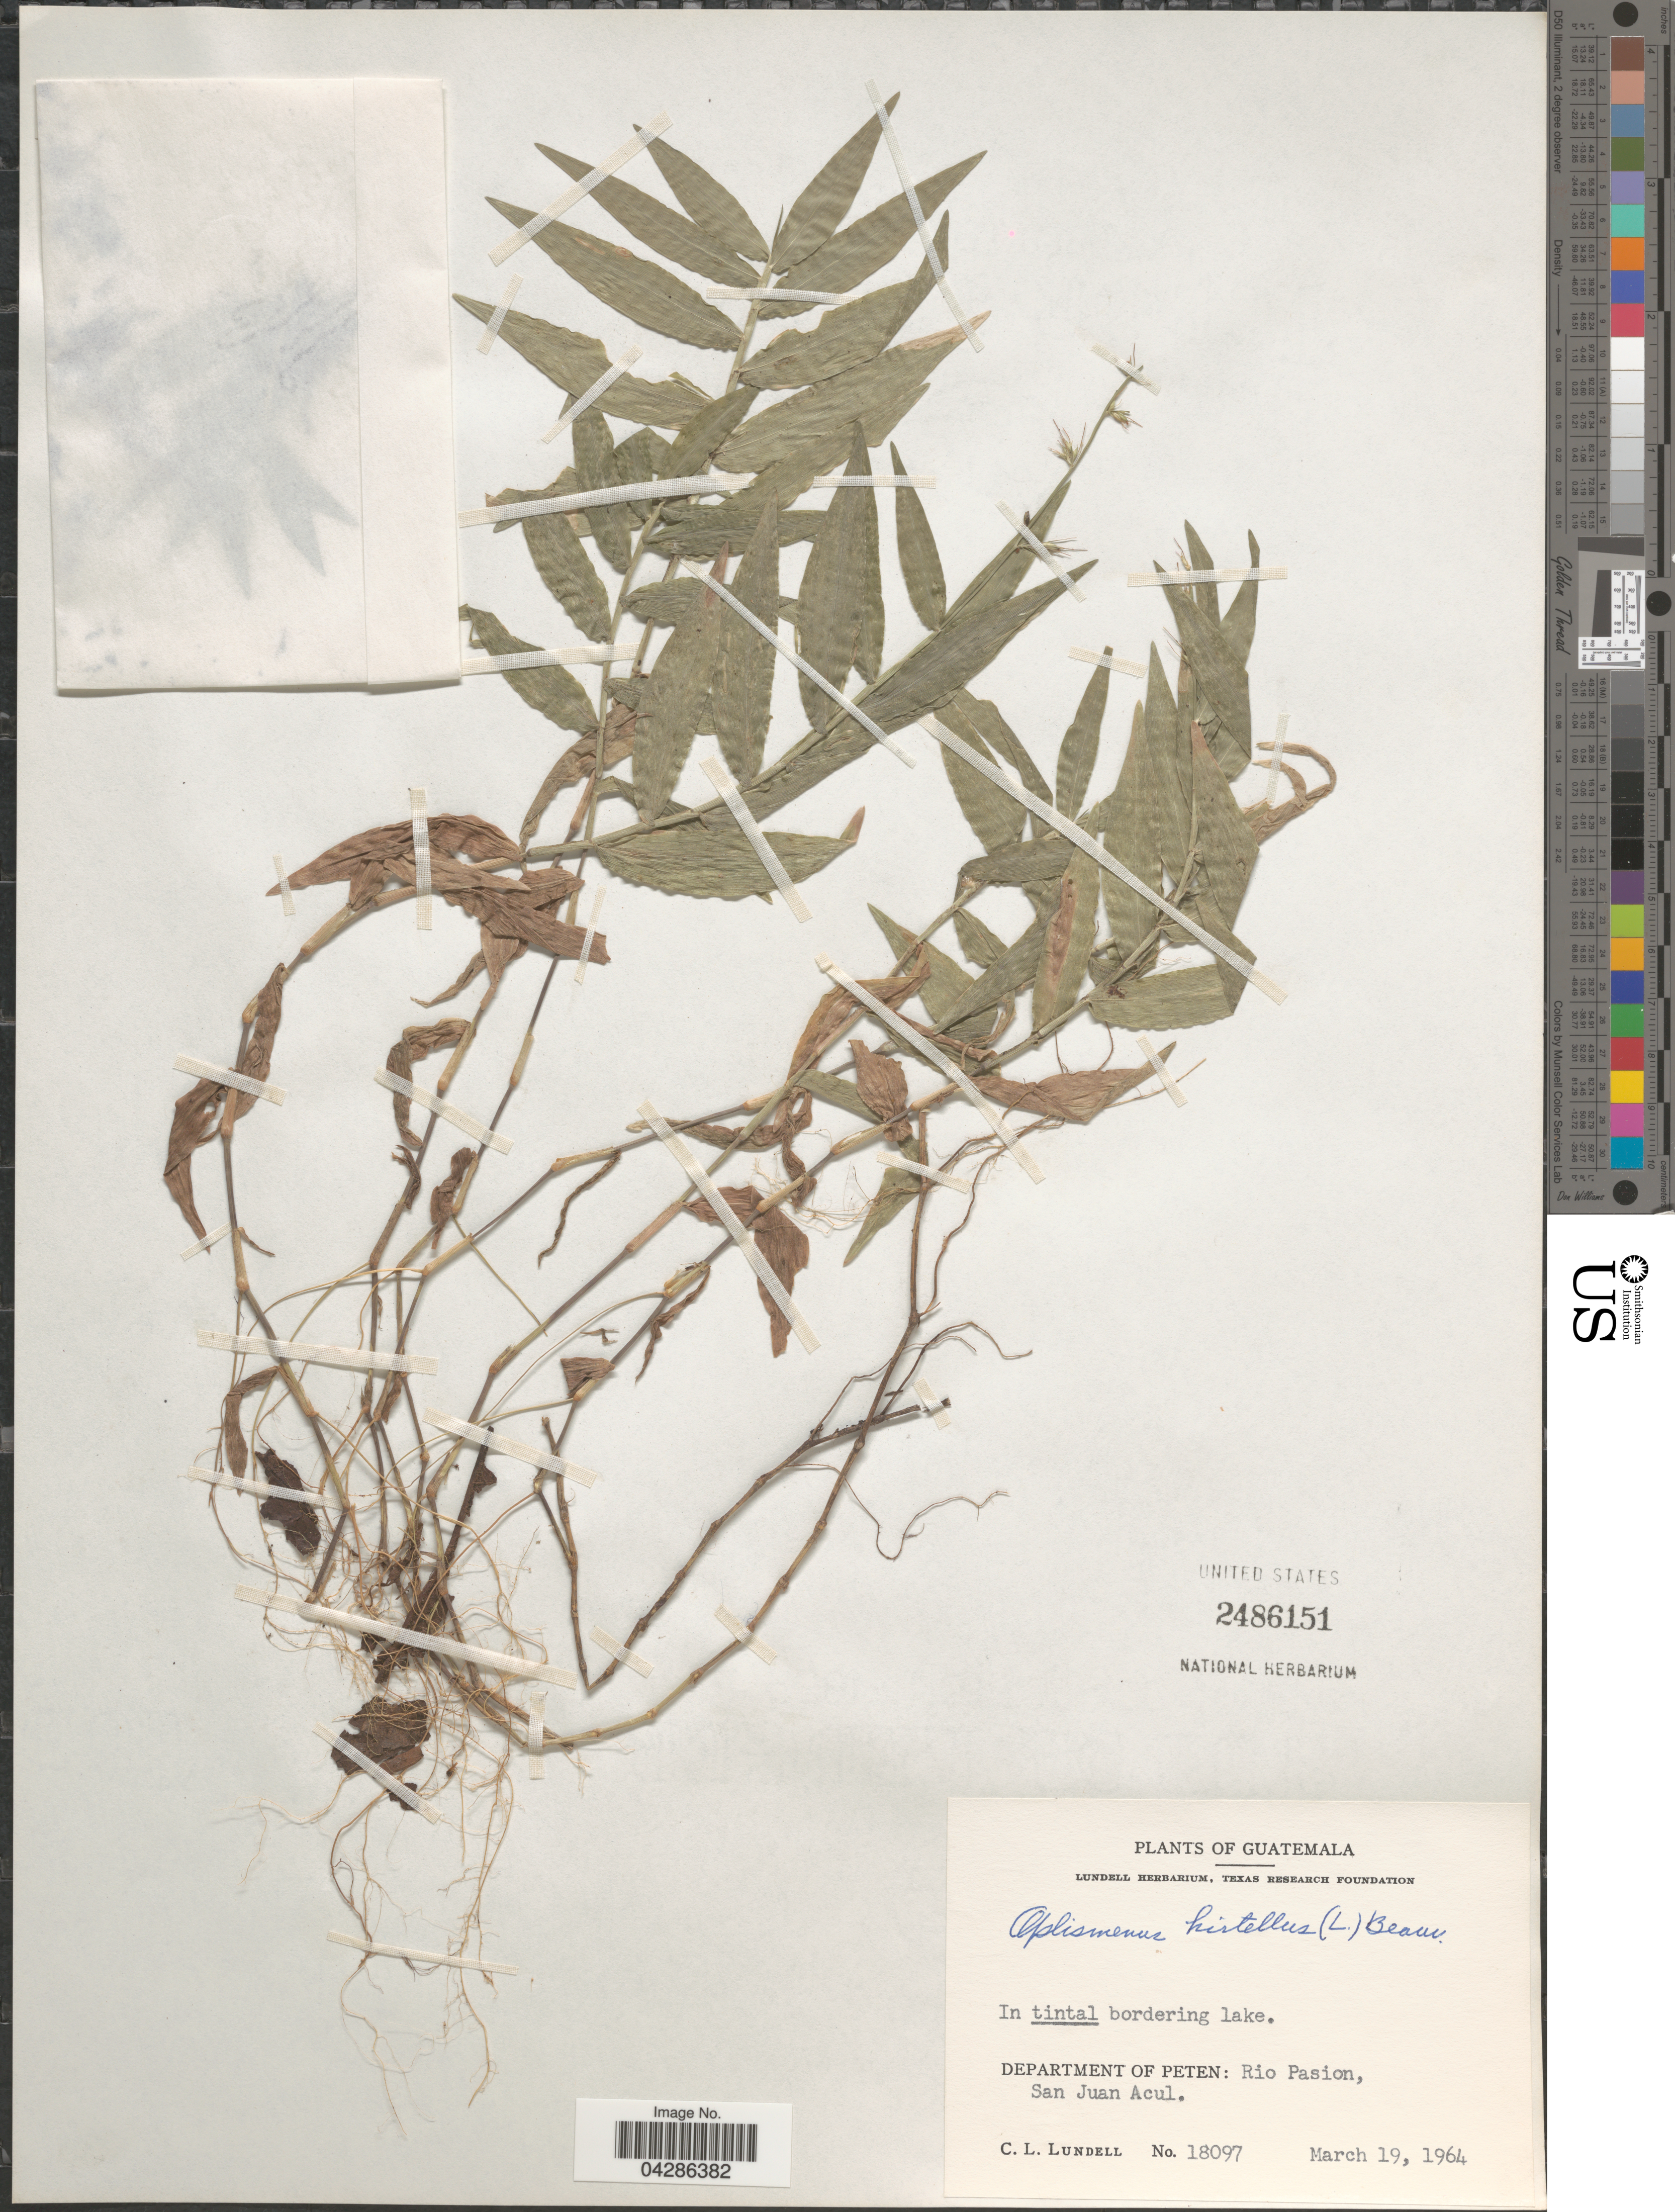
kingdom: Plantae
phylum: Tracheophyta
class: Liliopsida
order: Poales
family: Poaceae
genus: Oplismenus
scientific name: Oplismenus hirtellus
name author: (L.) P. Beauv.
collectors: C. L. Lundell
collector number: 18097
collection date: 1964-03-19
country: Guatemala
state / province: El Peten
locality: Department Of Peten: Rio Pasion, San Juan Acul.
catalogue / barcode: US 2486151